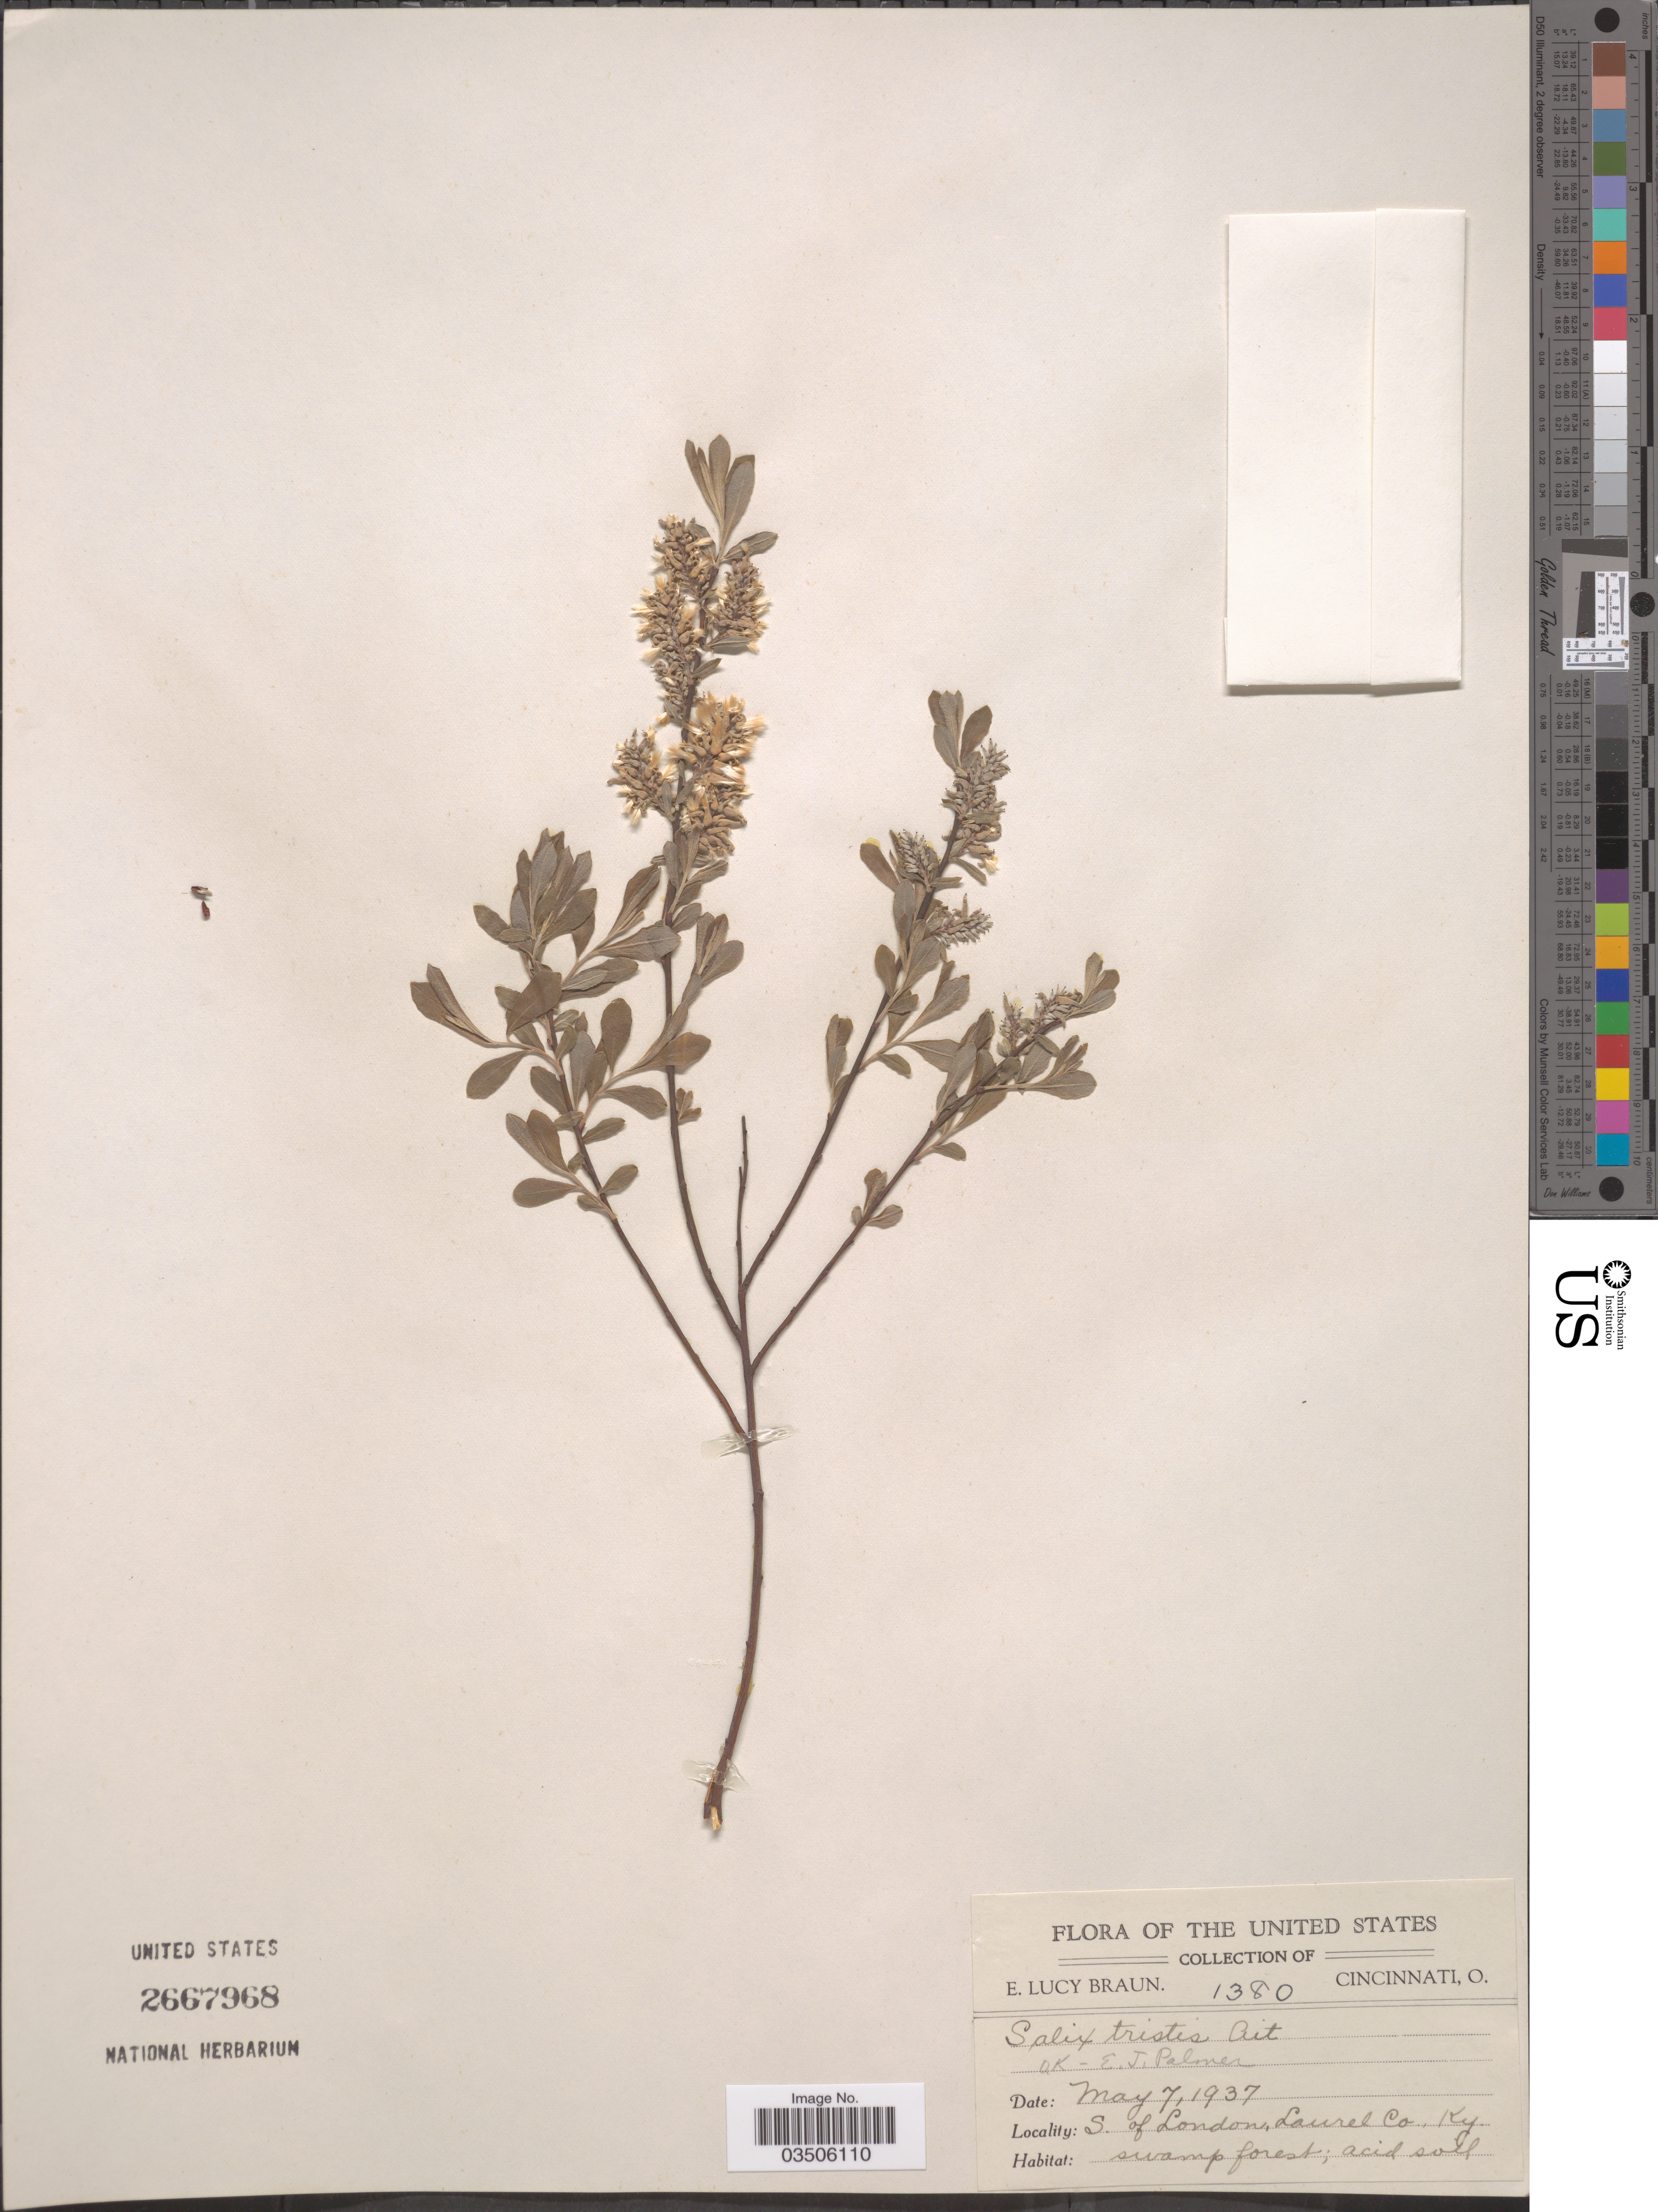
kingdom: Plantae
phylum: Tracheophyta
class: Magnoliopsida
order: Malpighiales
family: Salicaceae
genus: Salix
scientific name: Salix tristis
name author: Aiton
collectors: E. L. Braun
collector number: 1380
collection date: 1937-05-07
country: United States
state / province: Kentucky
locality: S. of London, Laurel Co.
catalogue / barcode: US 2667968